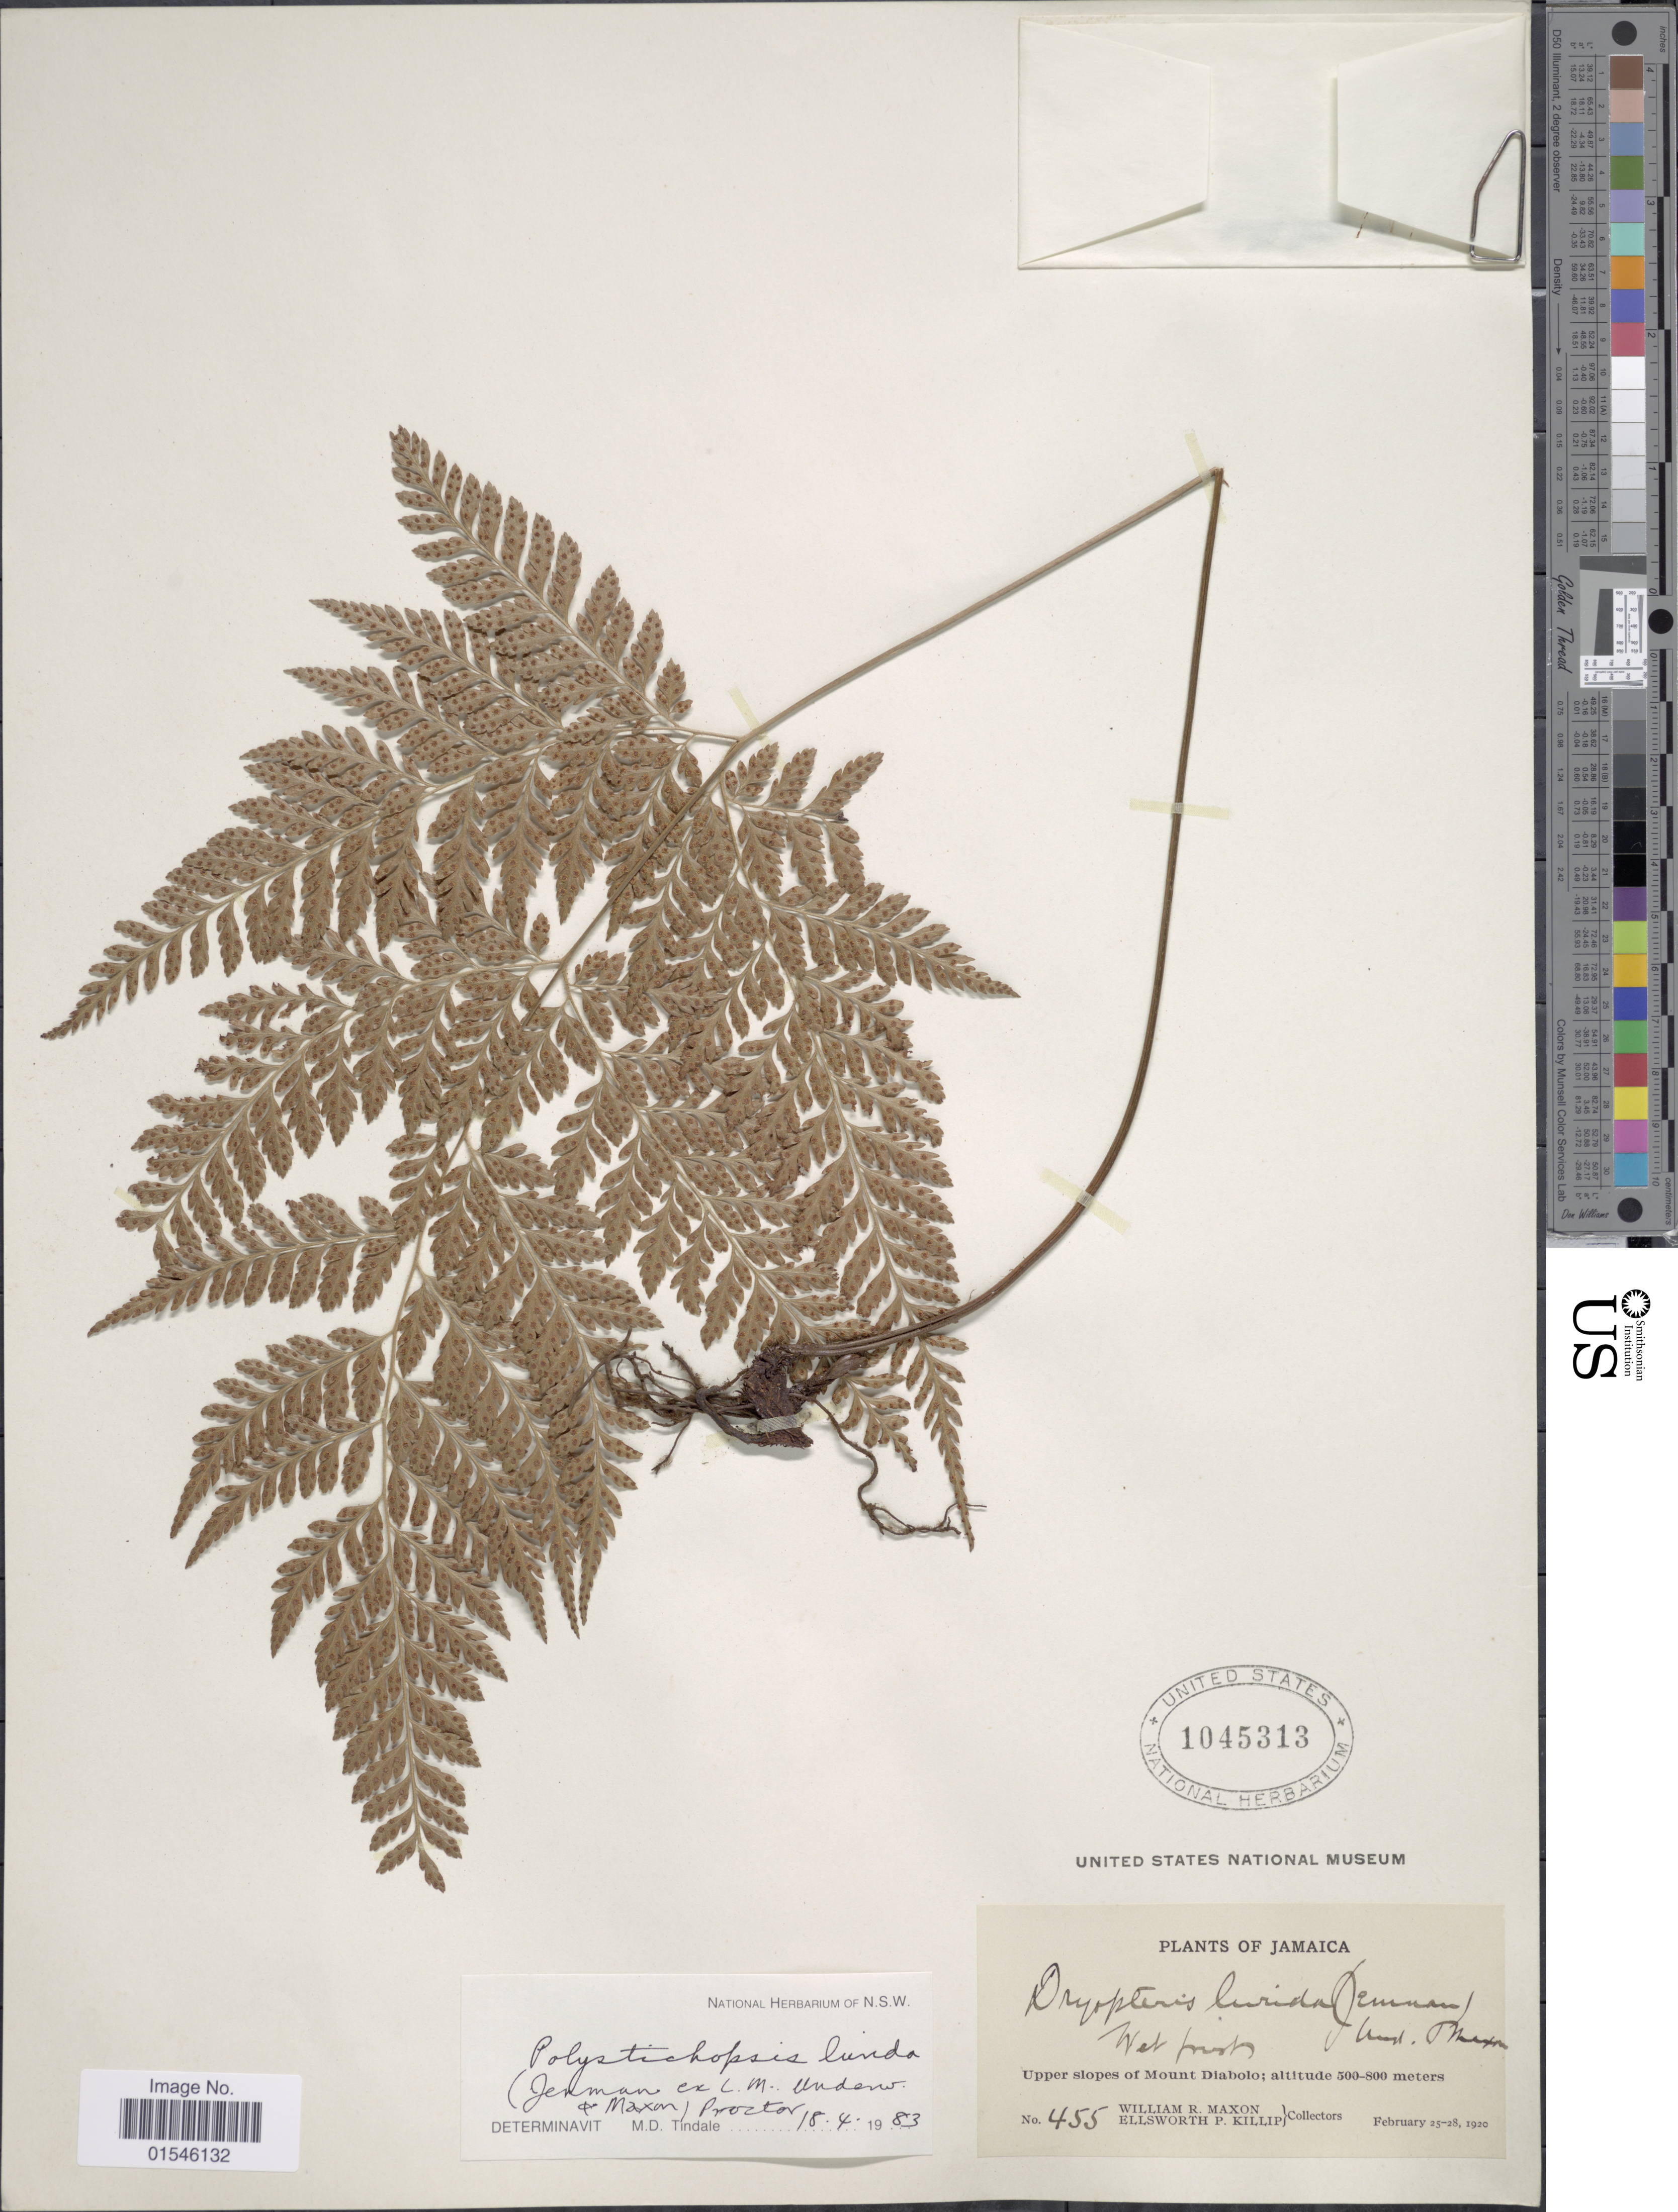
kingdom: Plantae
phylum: Tracheophyta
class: Polypodiopsida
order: Polypodiales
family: Dryopteridaceae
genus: Polystichopsis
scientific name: Polystichopsis lurida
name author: (Jenman ex Underw. & Maxon) C.V. Morton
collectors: W. R. Maxon & E. P. Killip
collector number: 455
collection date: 1920-02-25/1920-02-28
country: Jamaica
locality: Upper slopes of Mount Diabolo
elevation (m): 500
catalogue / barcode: US 1045313